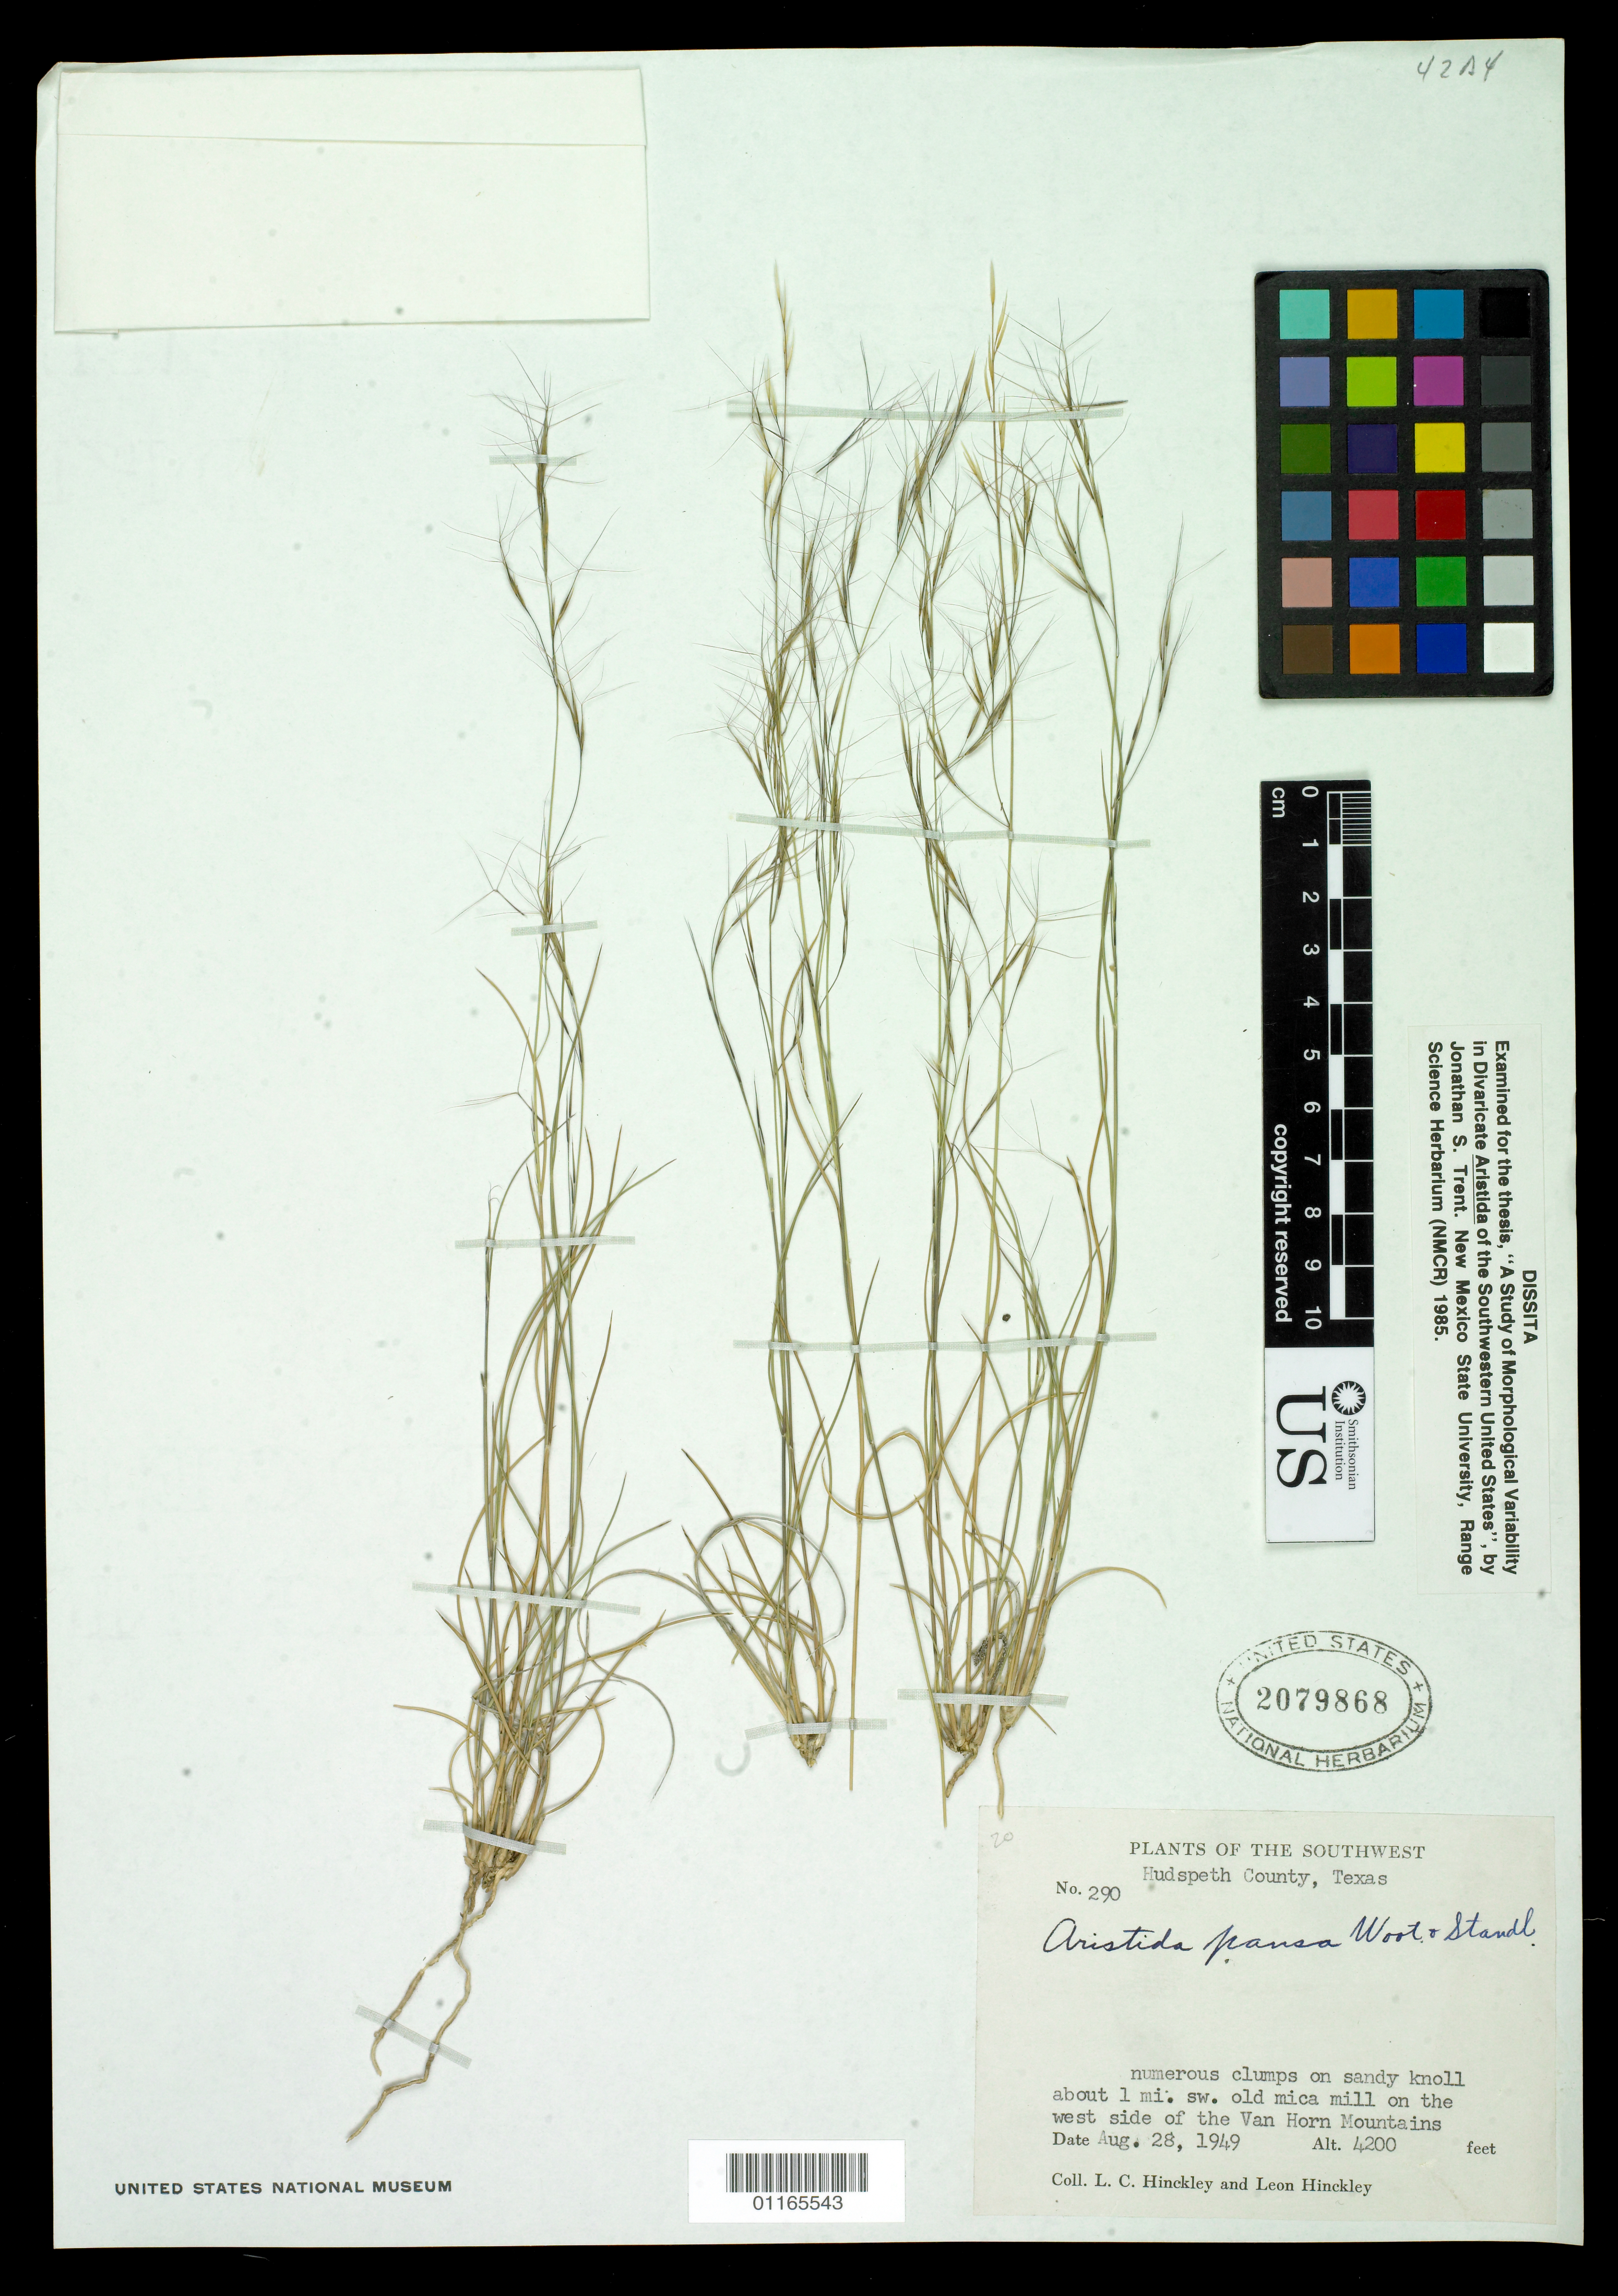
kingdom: Plantae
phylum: Tracheophyta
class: Liliopsida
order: Poales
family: Poaceae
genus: Aristida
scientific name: Aristida pansa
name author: Wooton & Standl.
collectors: L. Hinckley & L. Hinckley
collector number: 290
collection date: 1949-08-28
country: United States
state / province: Texas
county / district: Hudspeth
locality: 1 mi. sw. old mica mill on the west side of the Van Horn Mountains.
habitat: numerous clumps on sandy knoll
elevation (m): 1280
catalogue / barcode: US 2079868